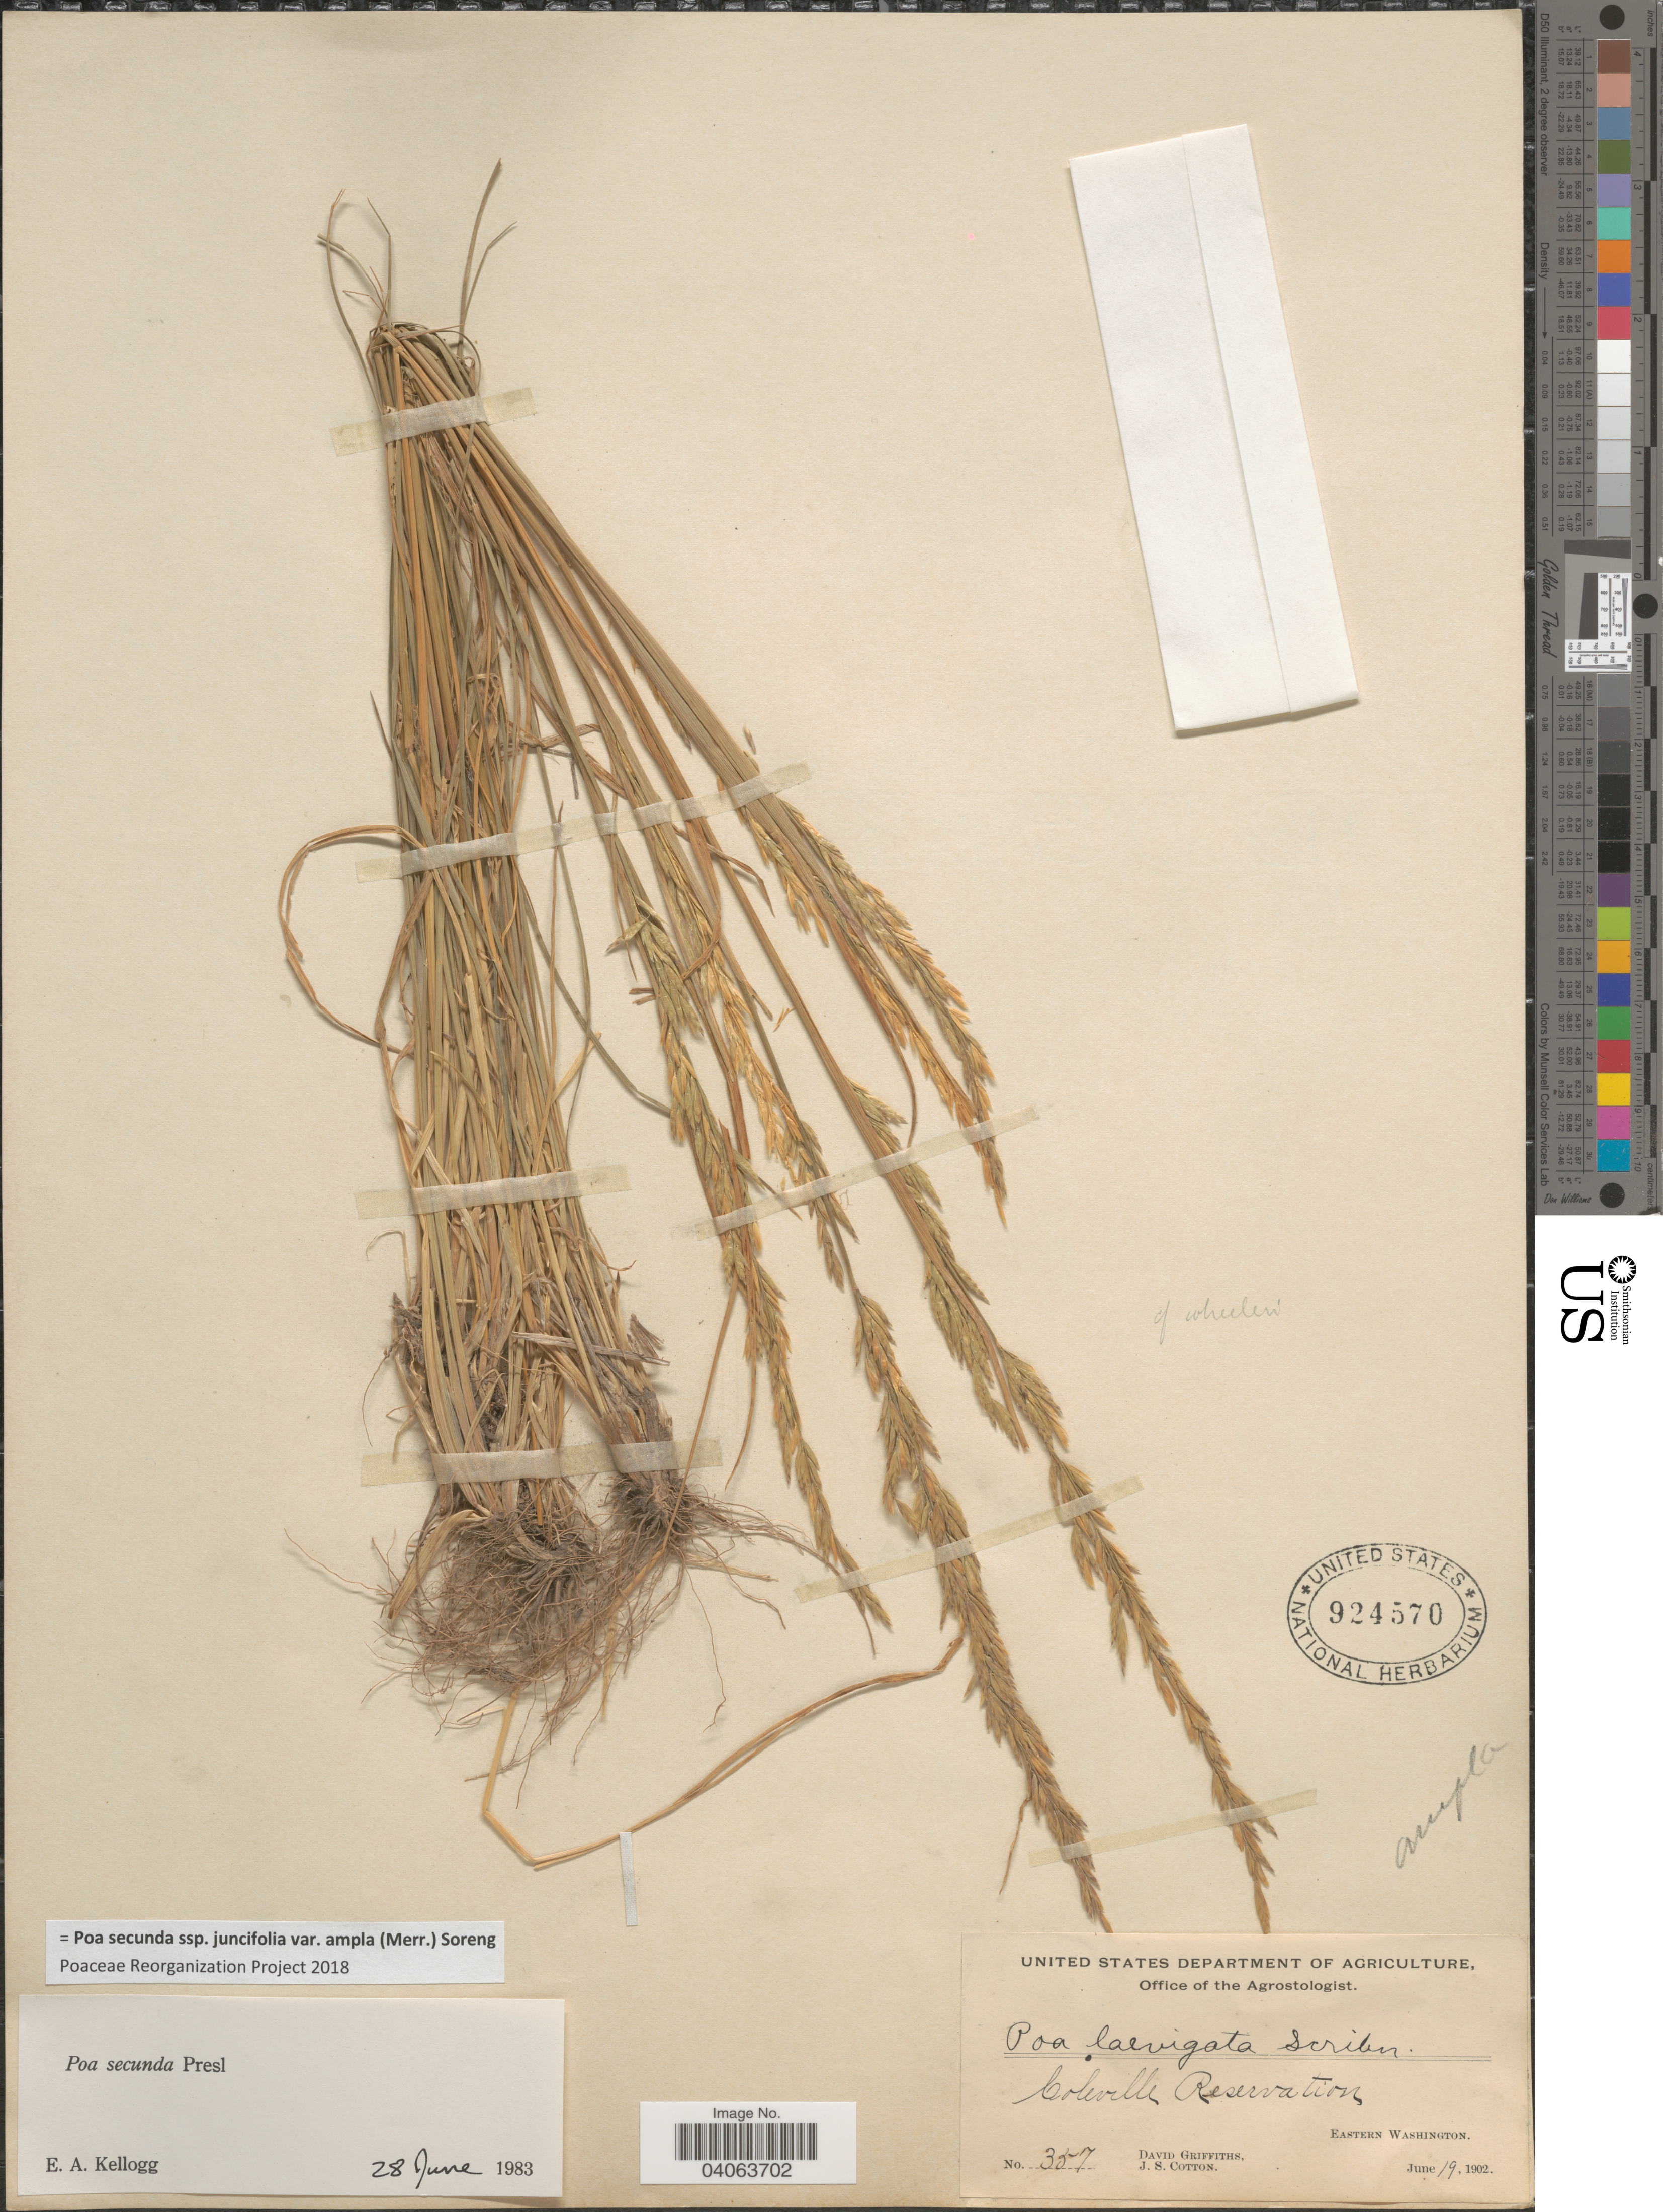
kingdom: Plantae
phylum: Tracheophyta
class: Liliopsida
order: Poales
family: Poaceae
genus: Poa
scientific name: Poa secunda subsp. juncifolia var. ampla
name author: (Merr.) Soreng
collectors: D. Griffiths & J. S. Cotton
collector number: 357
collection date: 1902-06-19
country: United States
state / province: Washington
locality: Coleville Reservation. Eastern Washington.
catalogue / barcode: US 924570